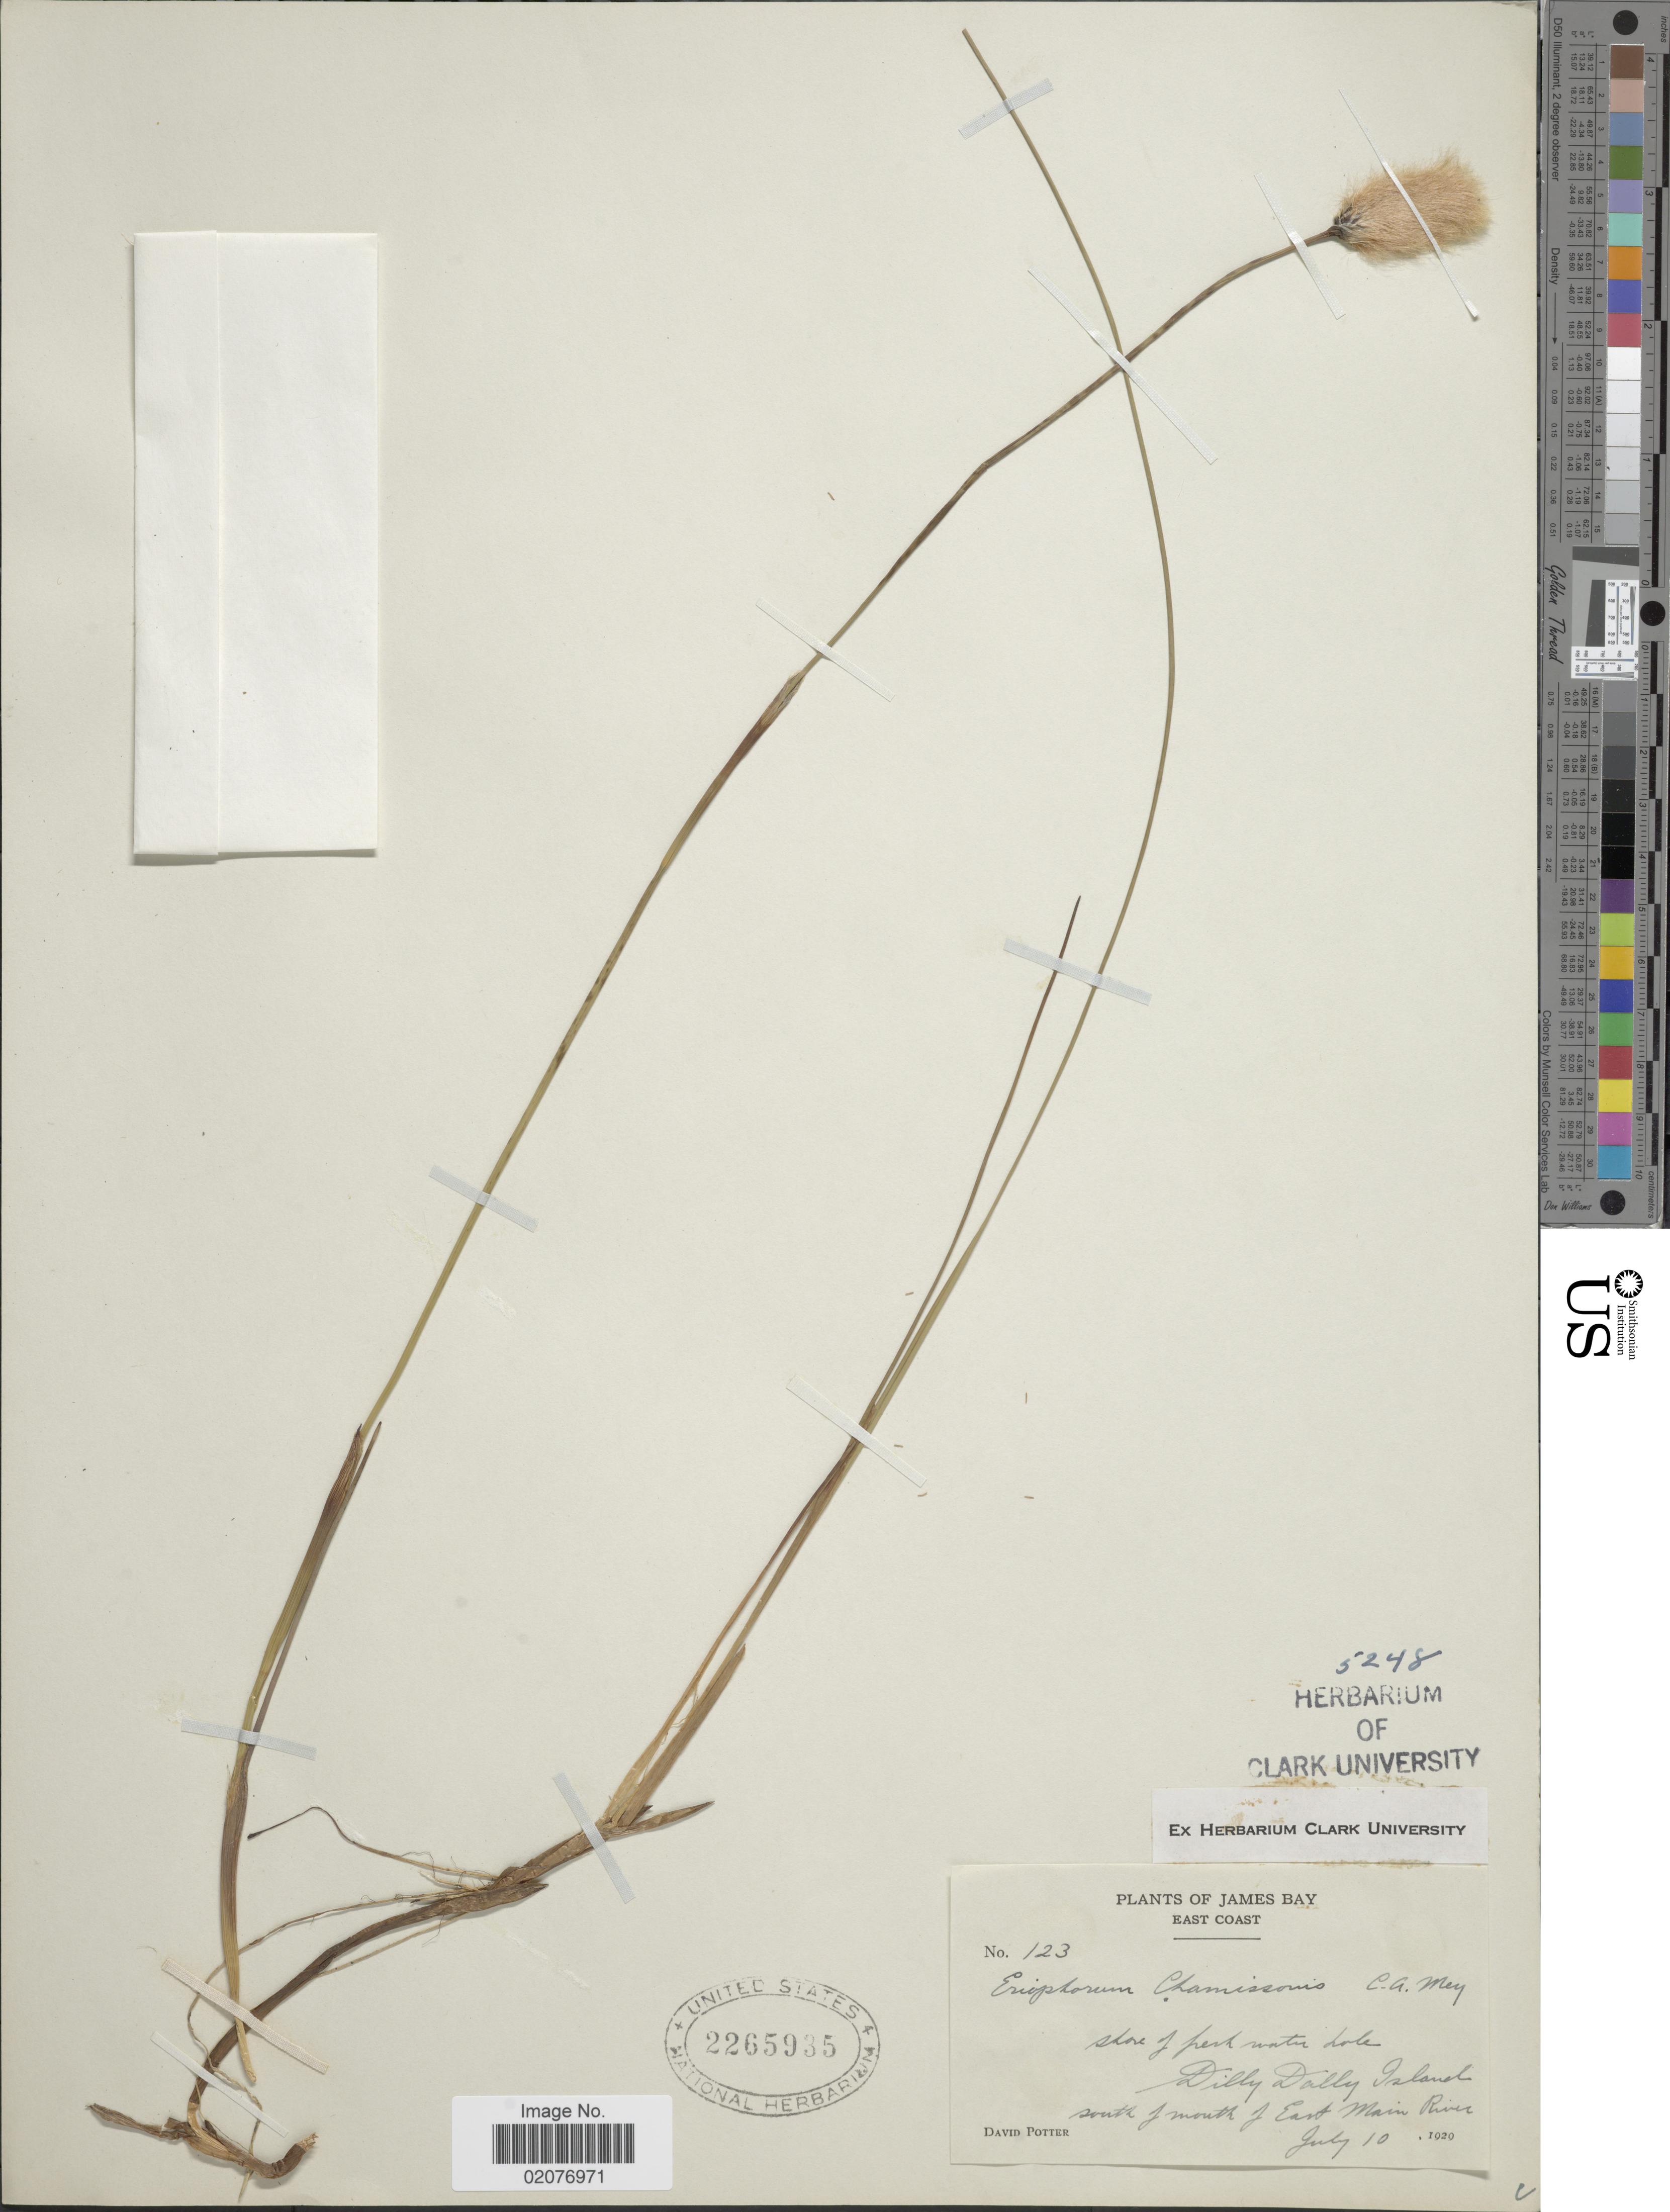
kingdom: Plantae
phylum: Tracheophyta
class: Liliopsida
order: Poales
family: Cyperaceae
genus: Eriophorum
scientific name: Eriophorum chamissonis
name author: C.A. Mey.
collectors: D. Potter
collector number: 123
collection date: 1929-07-10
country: Canada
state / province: British Columbia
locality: James Bay East Coast, shore of Oerk water hole Dilly Dally Island south of mouth of East Main River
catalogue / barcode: US 2265935